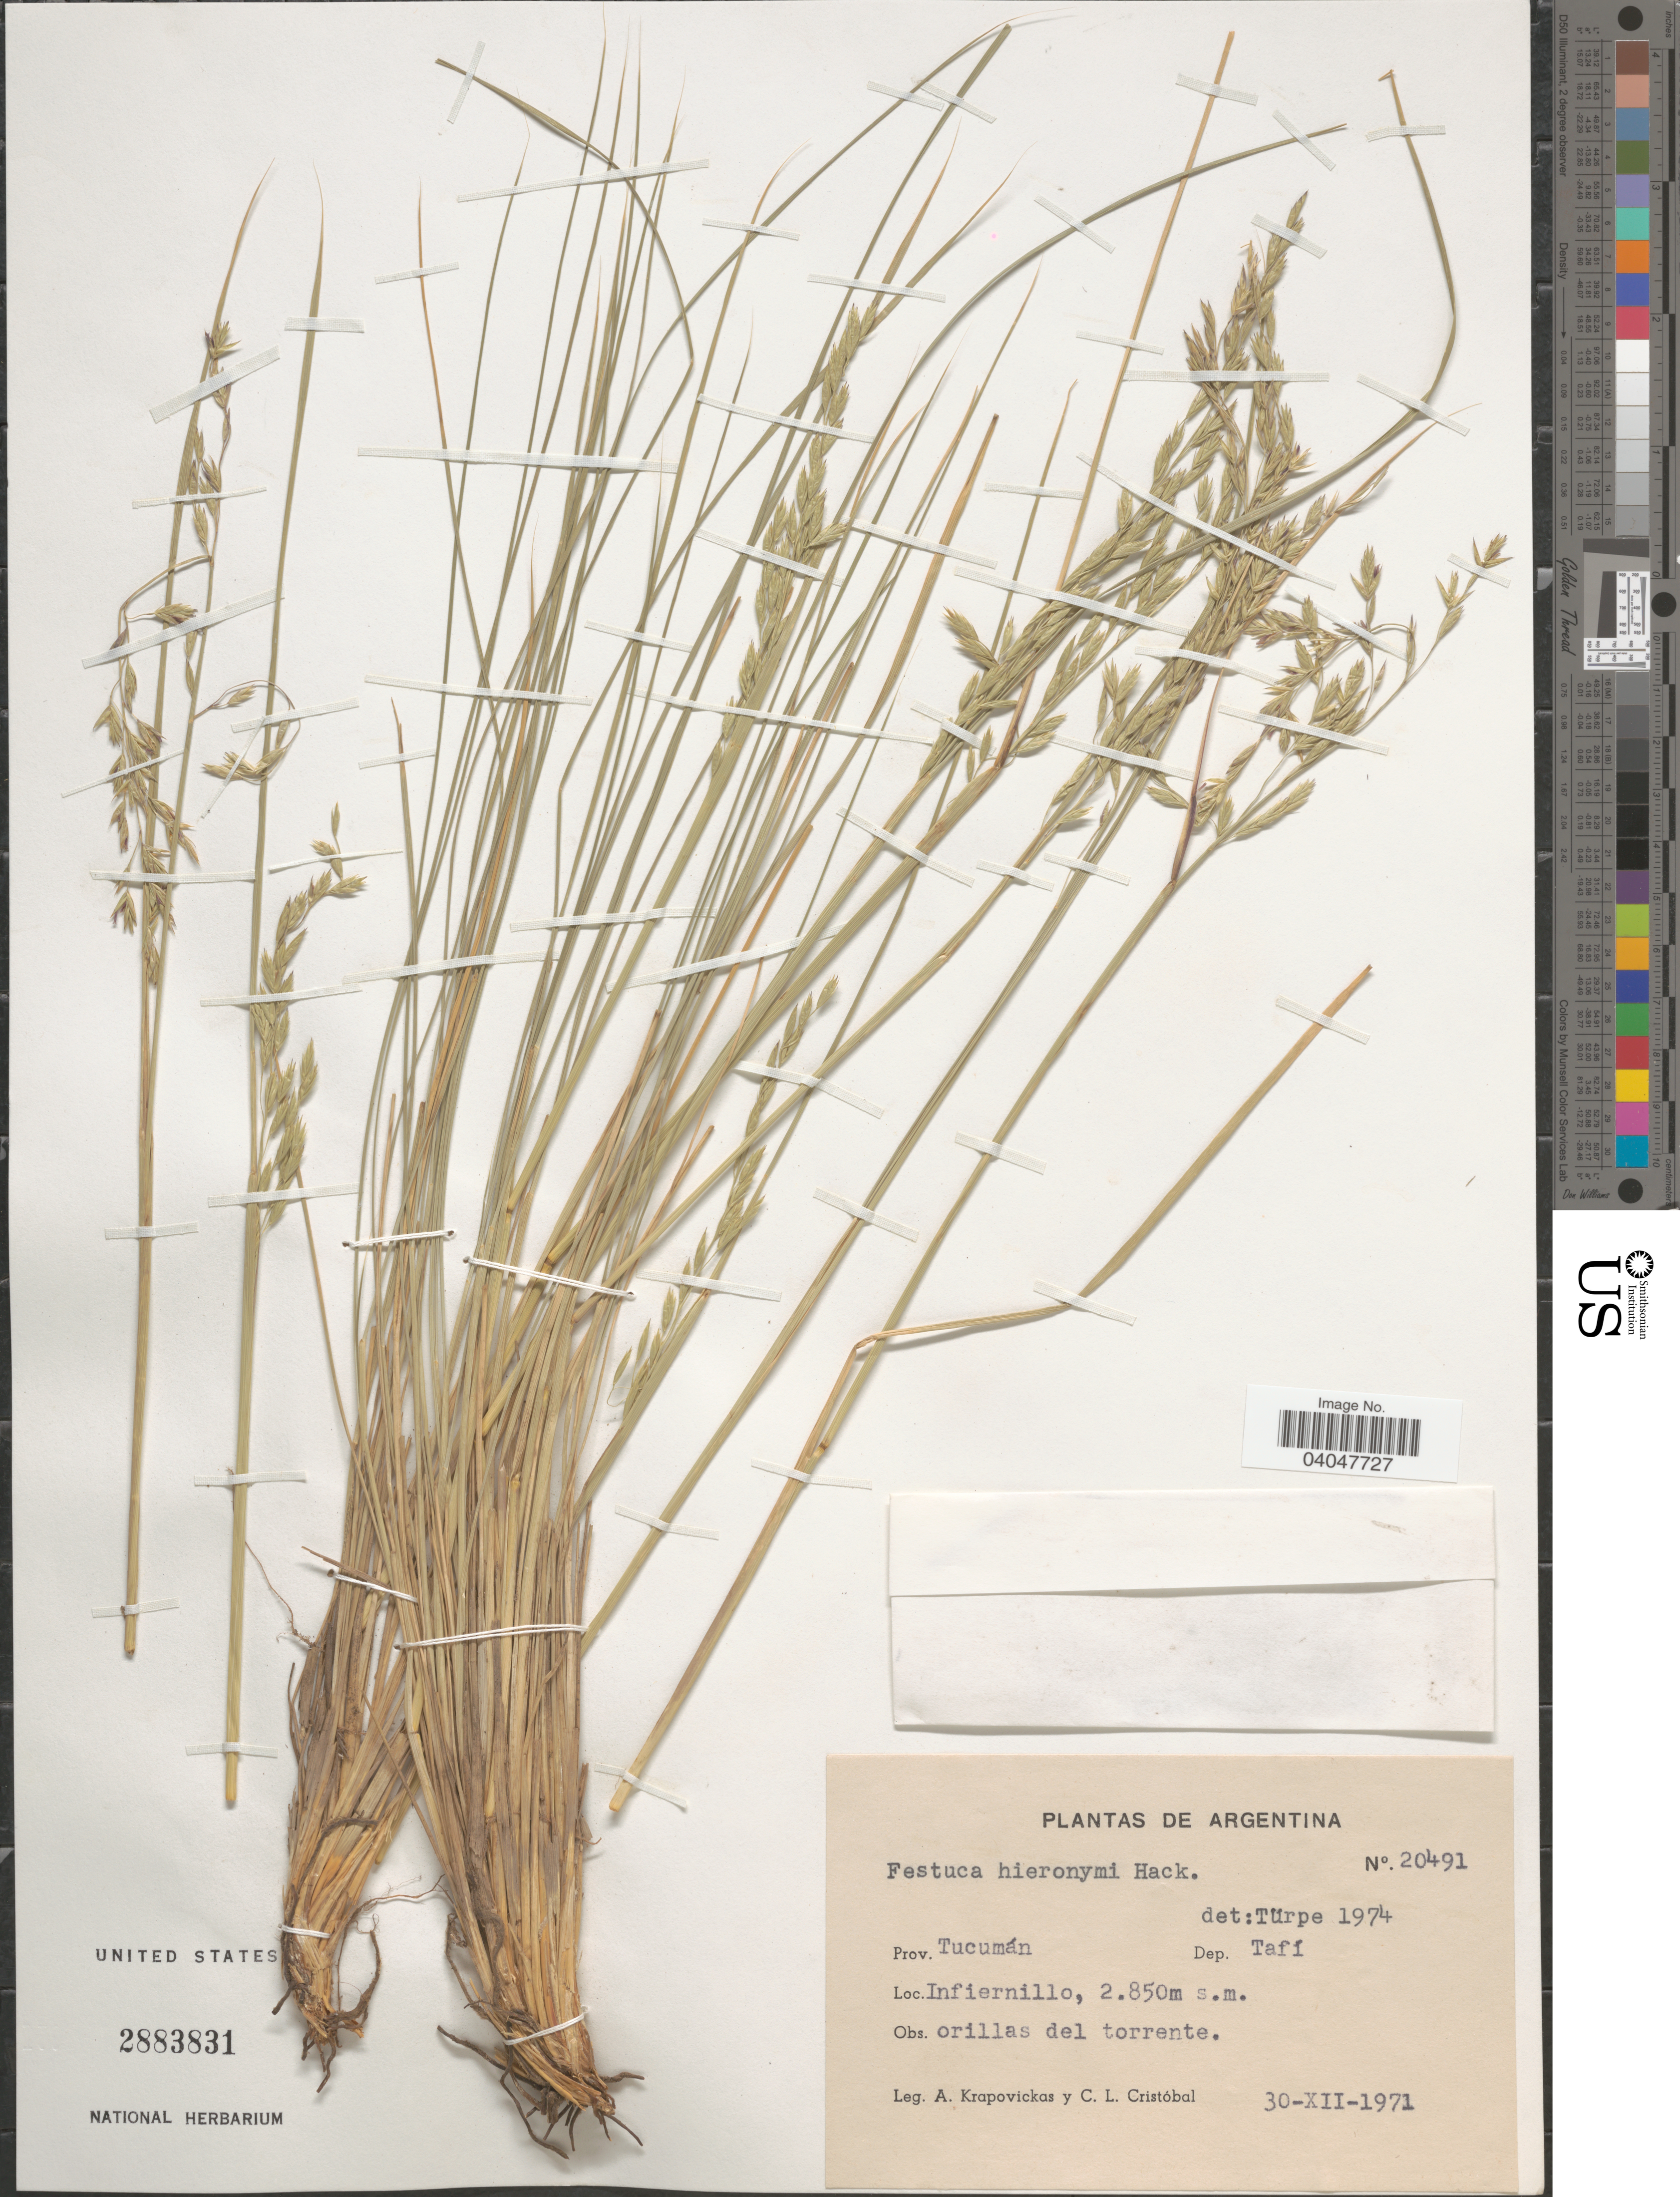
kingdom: Plantae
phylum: Tracheophyta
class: Liliopsida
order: Poales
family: Poaceae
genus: Festuca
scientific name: Festuca hieronymi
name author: Hack.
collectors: A. Krapovickas & C. L. Cristóbal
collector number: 20491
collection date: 1971-12-30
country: Argentina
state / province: Tucuman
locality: Dep. Tafí. Infiernillo.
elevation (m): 2850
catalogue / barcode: US 2883831